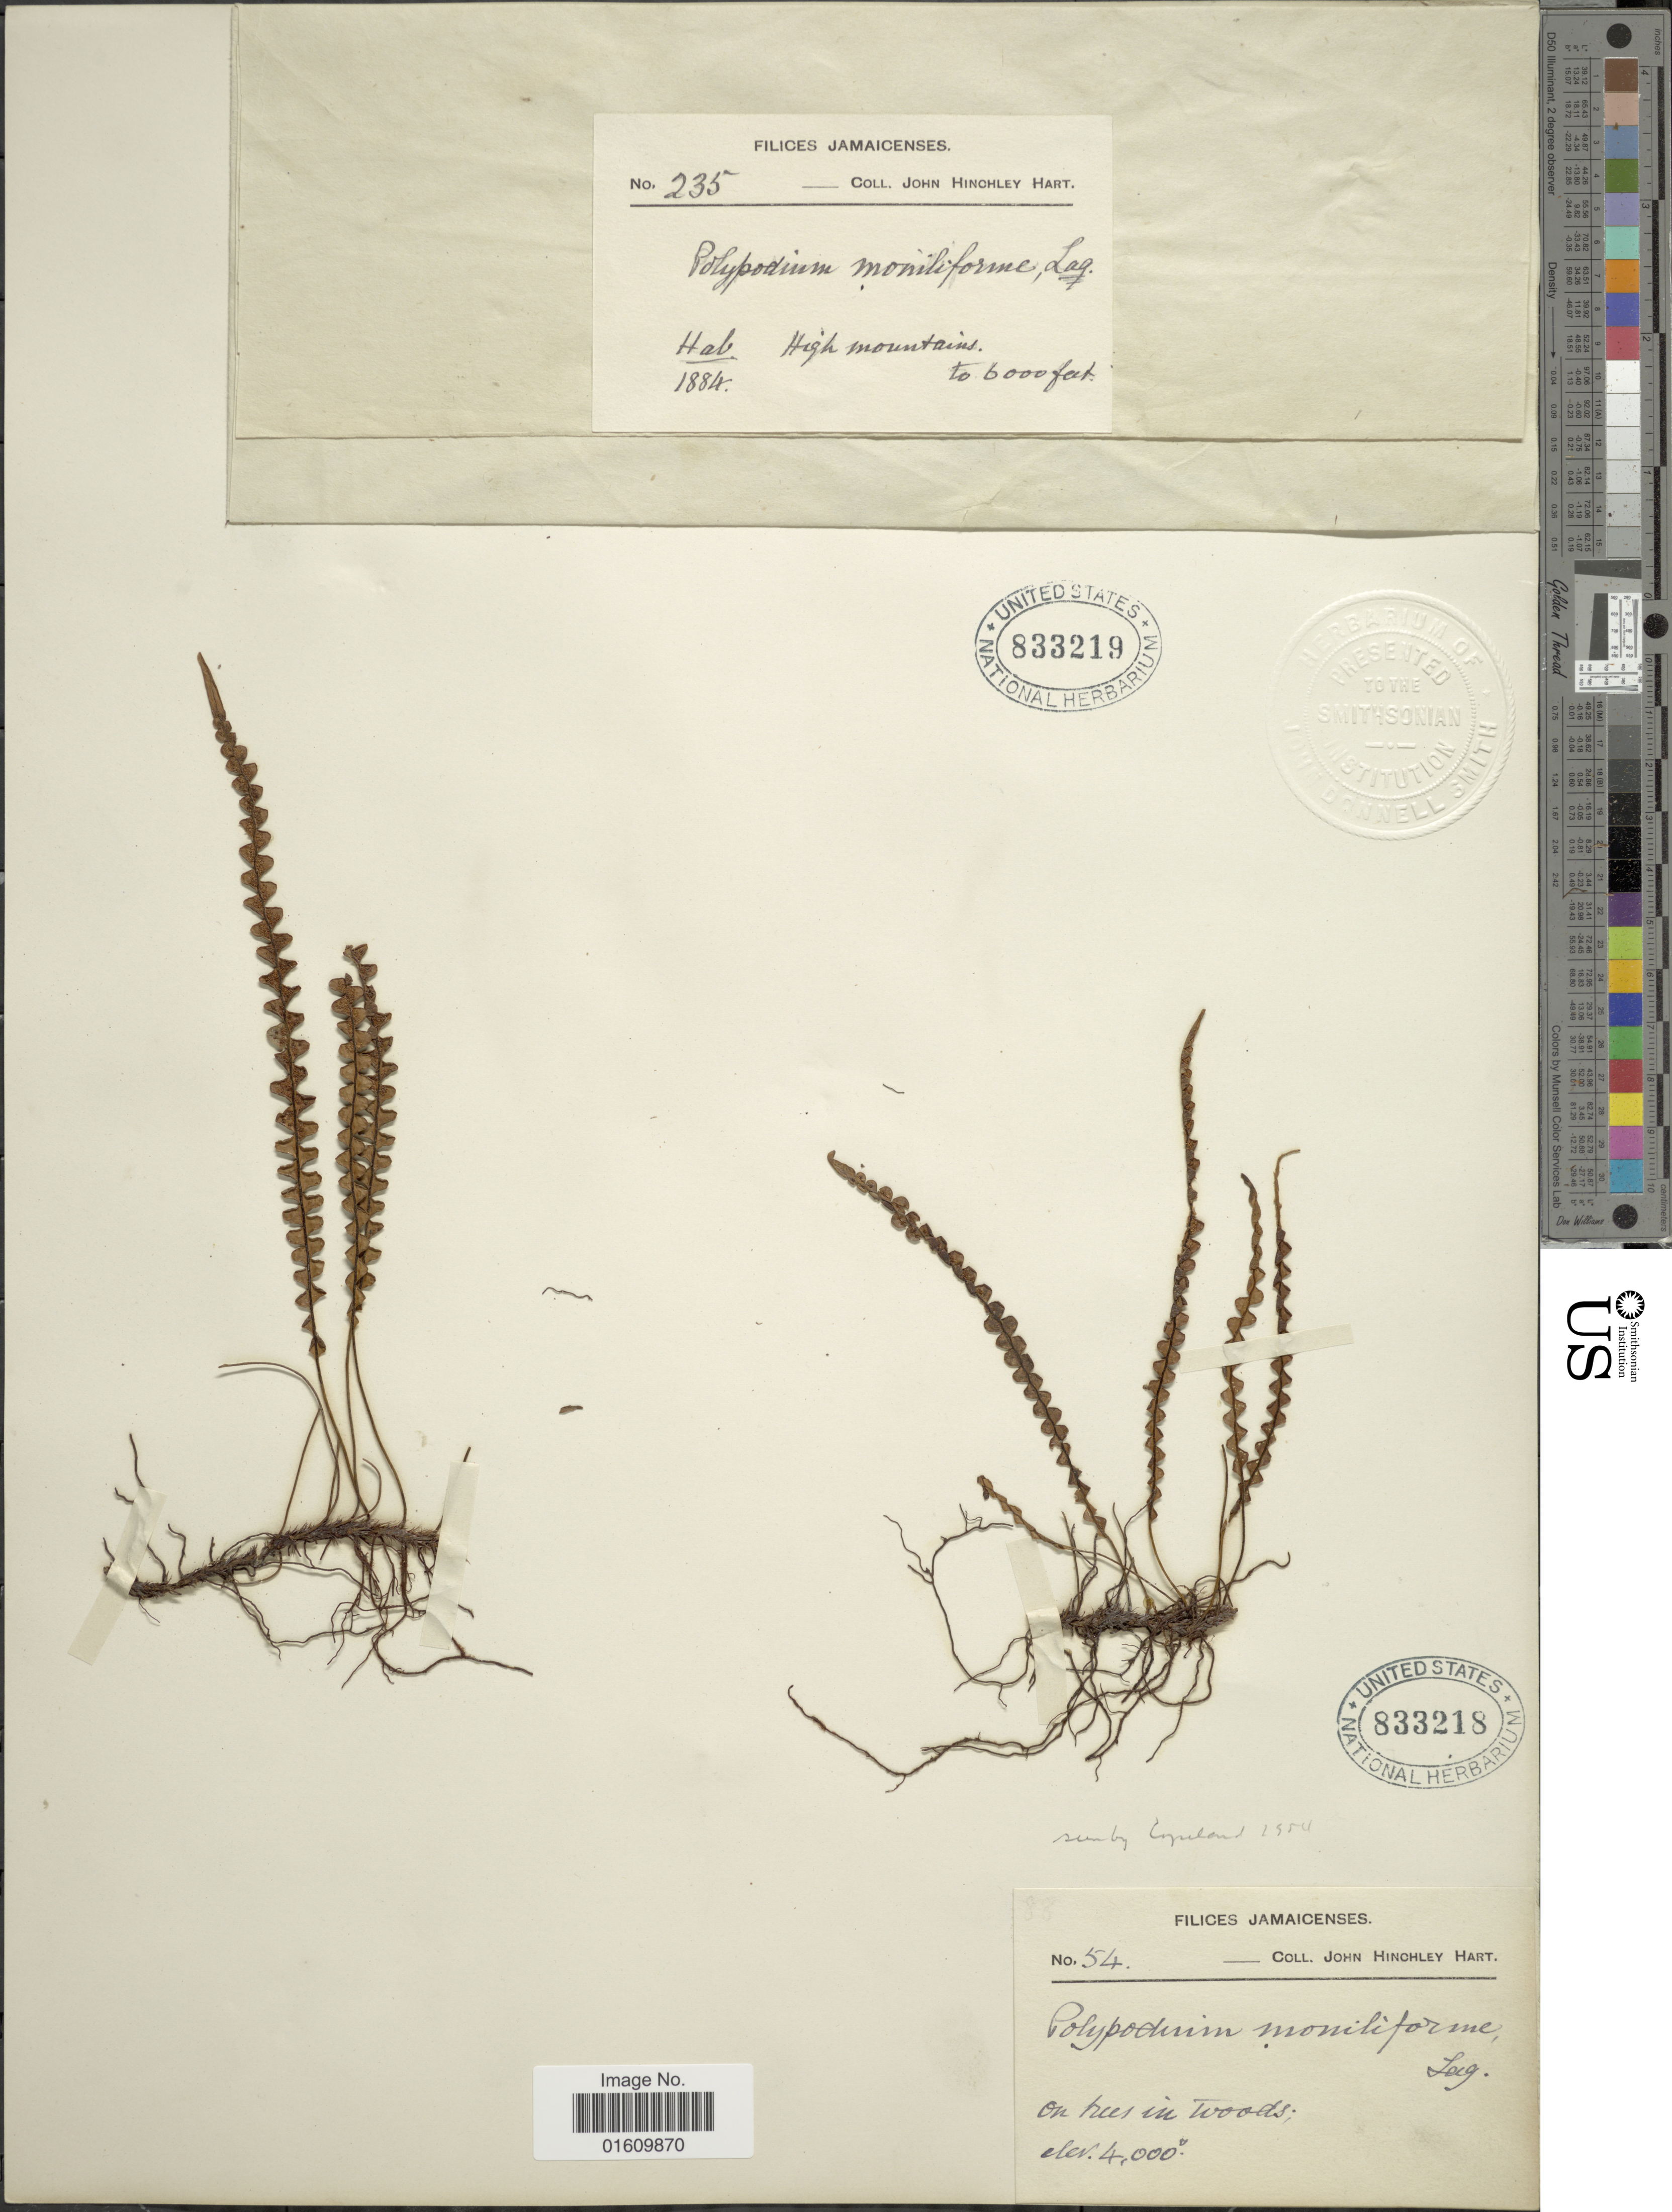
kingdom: Plantae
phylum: Tracheophyta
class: Polypodiopsida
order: Polypodiales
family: Polypodiaceae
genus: Melpomene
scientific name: Melpomene moniliformis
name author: (Lag. ex Sw.) A.R. Sm. & R.C. Moran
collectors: J. H. Hart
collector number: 54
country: Jamaica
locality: On trees in woods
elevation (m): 1219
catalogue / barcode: US 833218